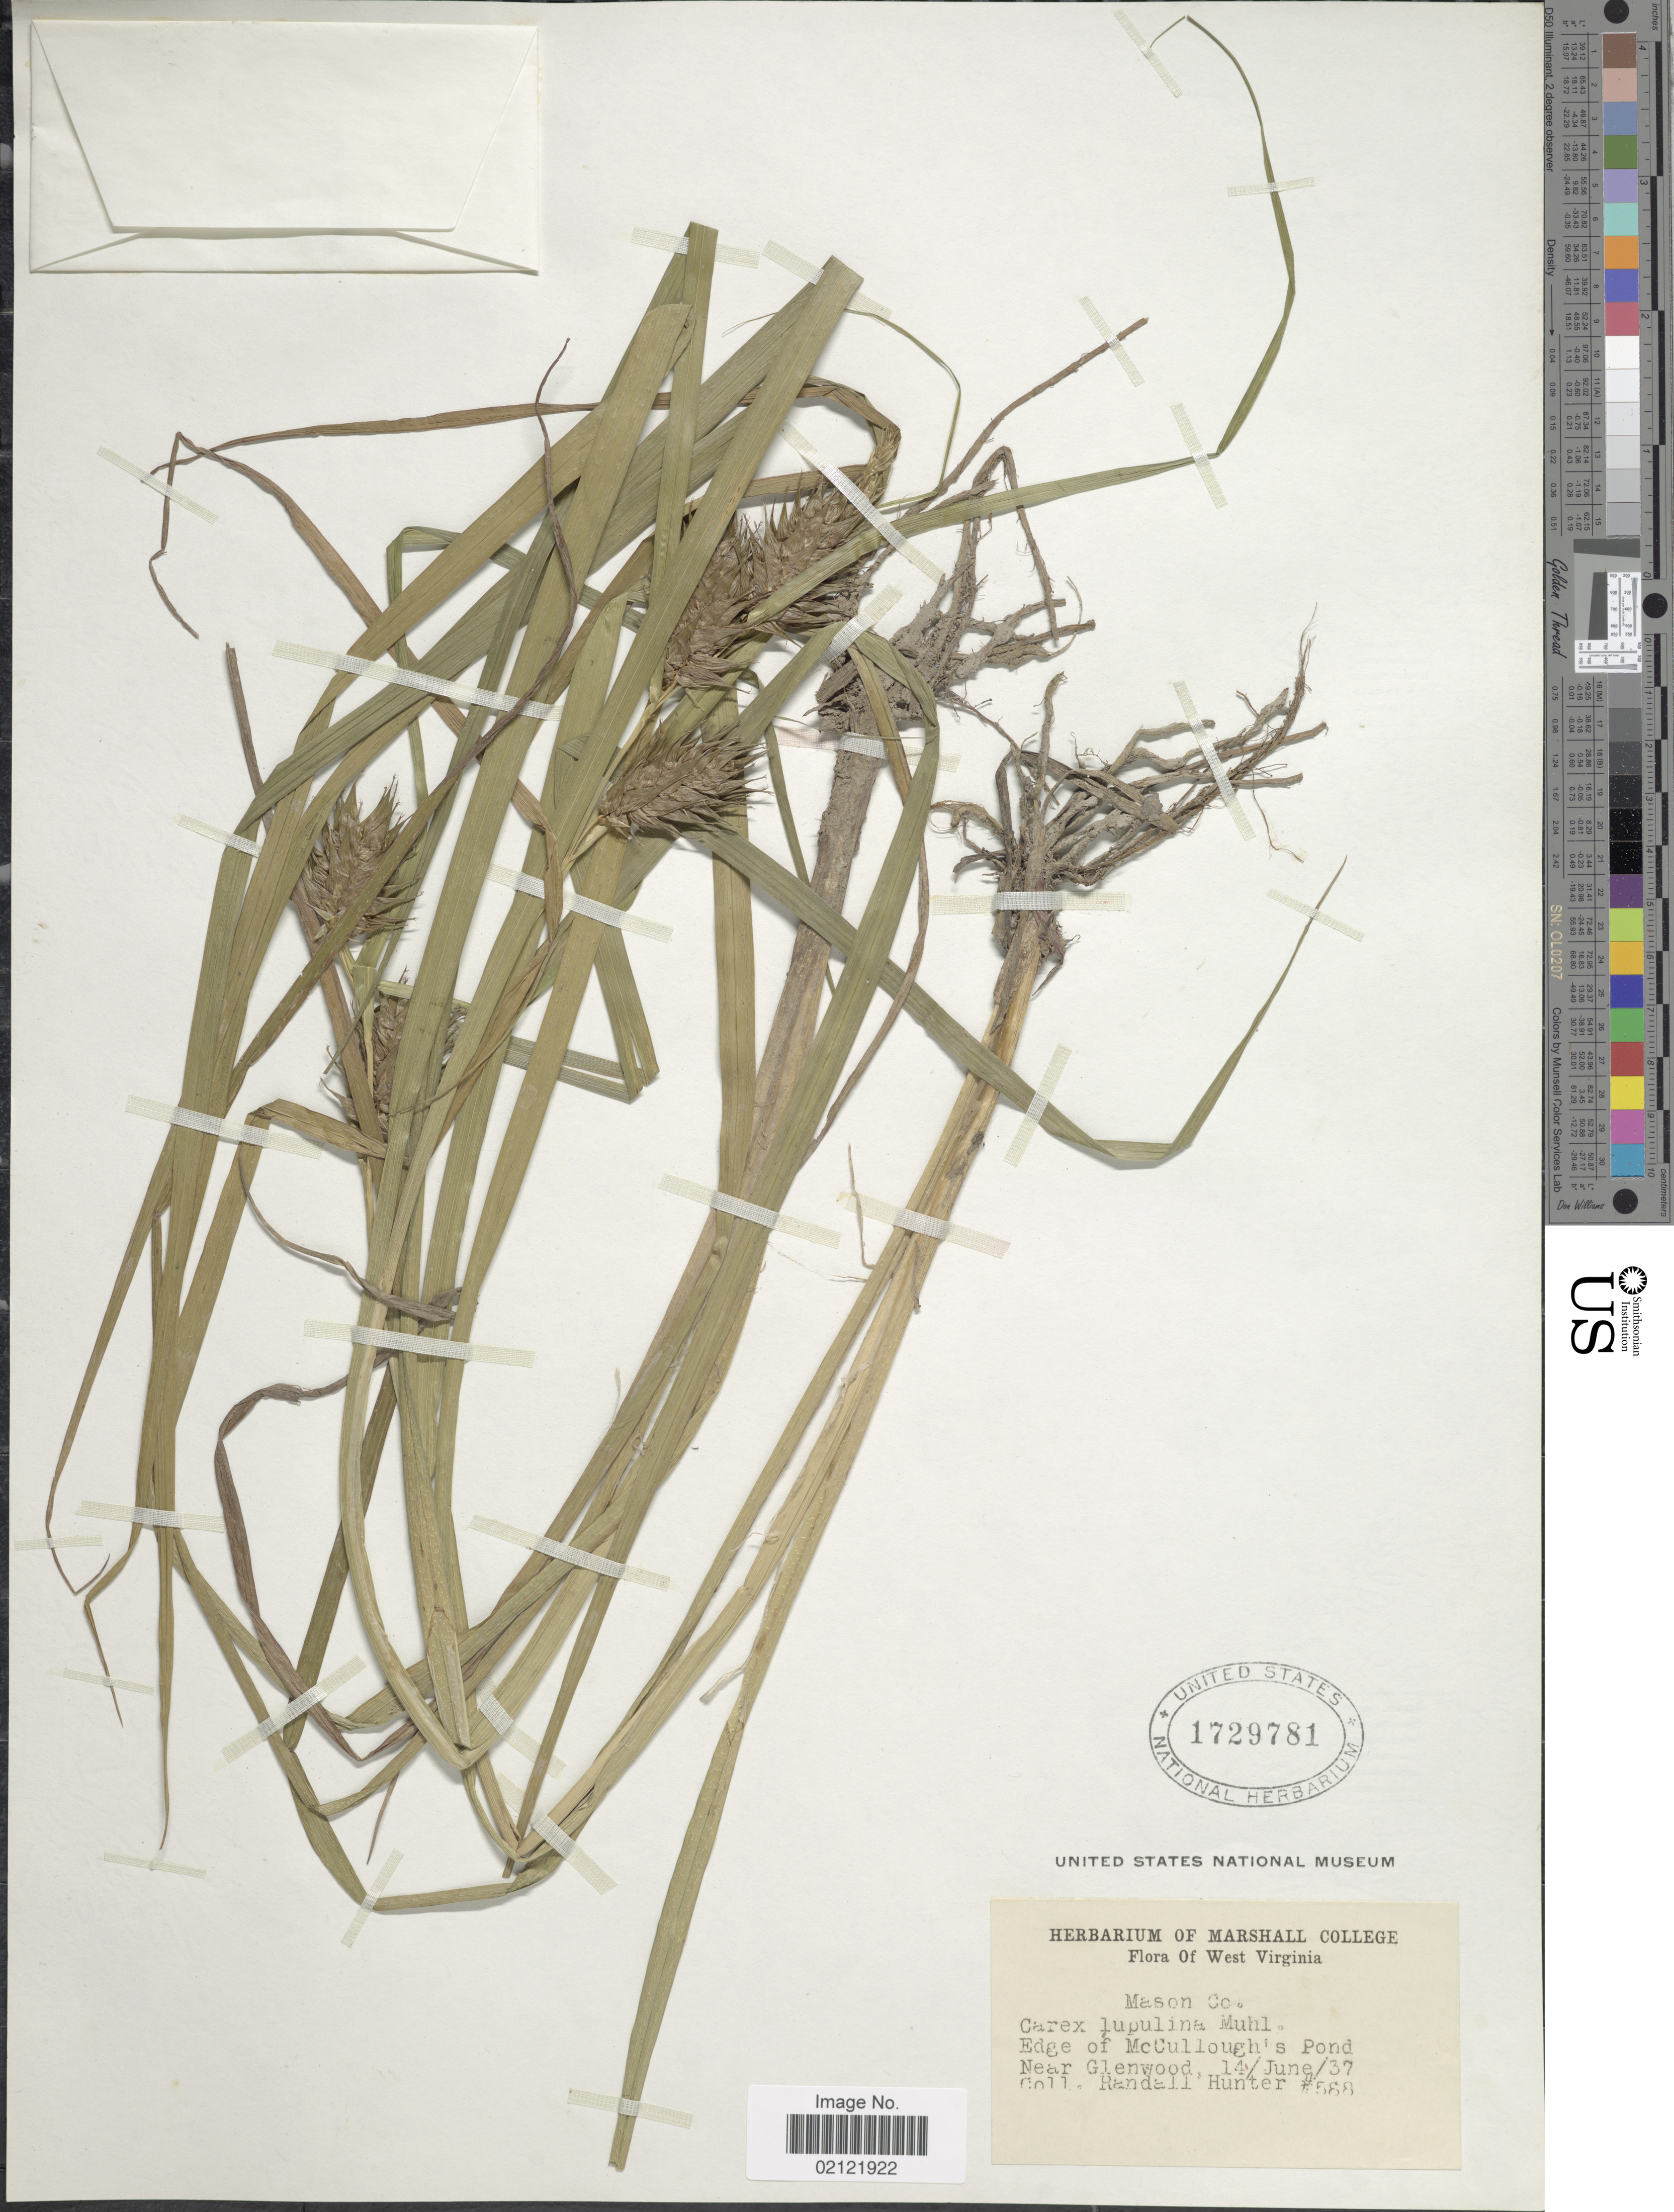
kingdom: Plantae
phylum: Tracheophyta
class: Liliopsida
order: Poales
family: Cyperaceae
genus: Carex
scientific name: Carex lupulina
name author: Muhl. ex Willd.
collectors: R. Hunter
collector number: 588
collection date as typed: Transcribed d/m/y: 14/6/37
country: United States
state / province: West Virginia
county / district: Mason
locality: Mason Co. Edge of McCullough's Pond. Near Glenwood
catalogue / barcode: US 1729781